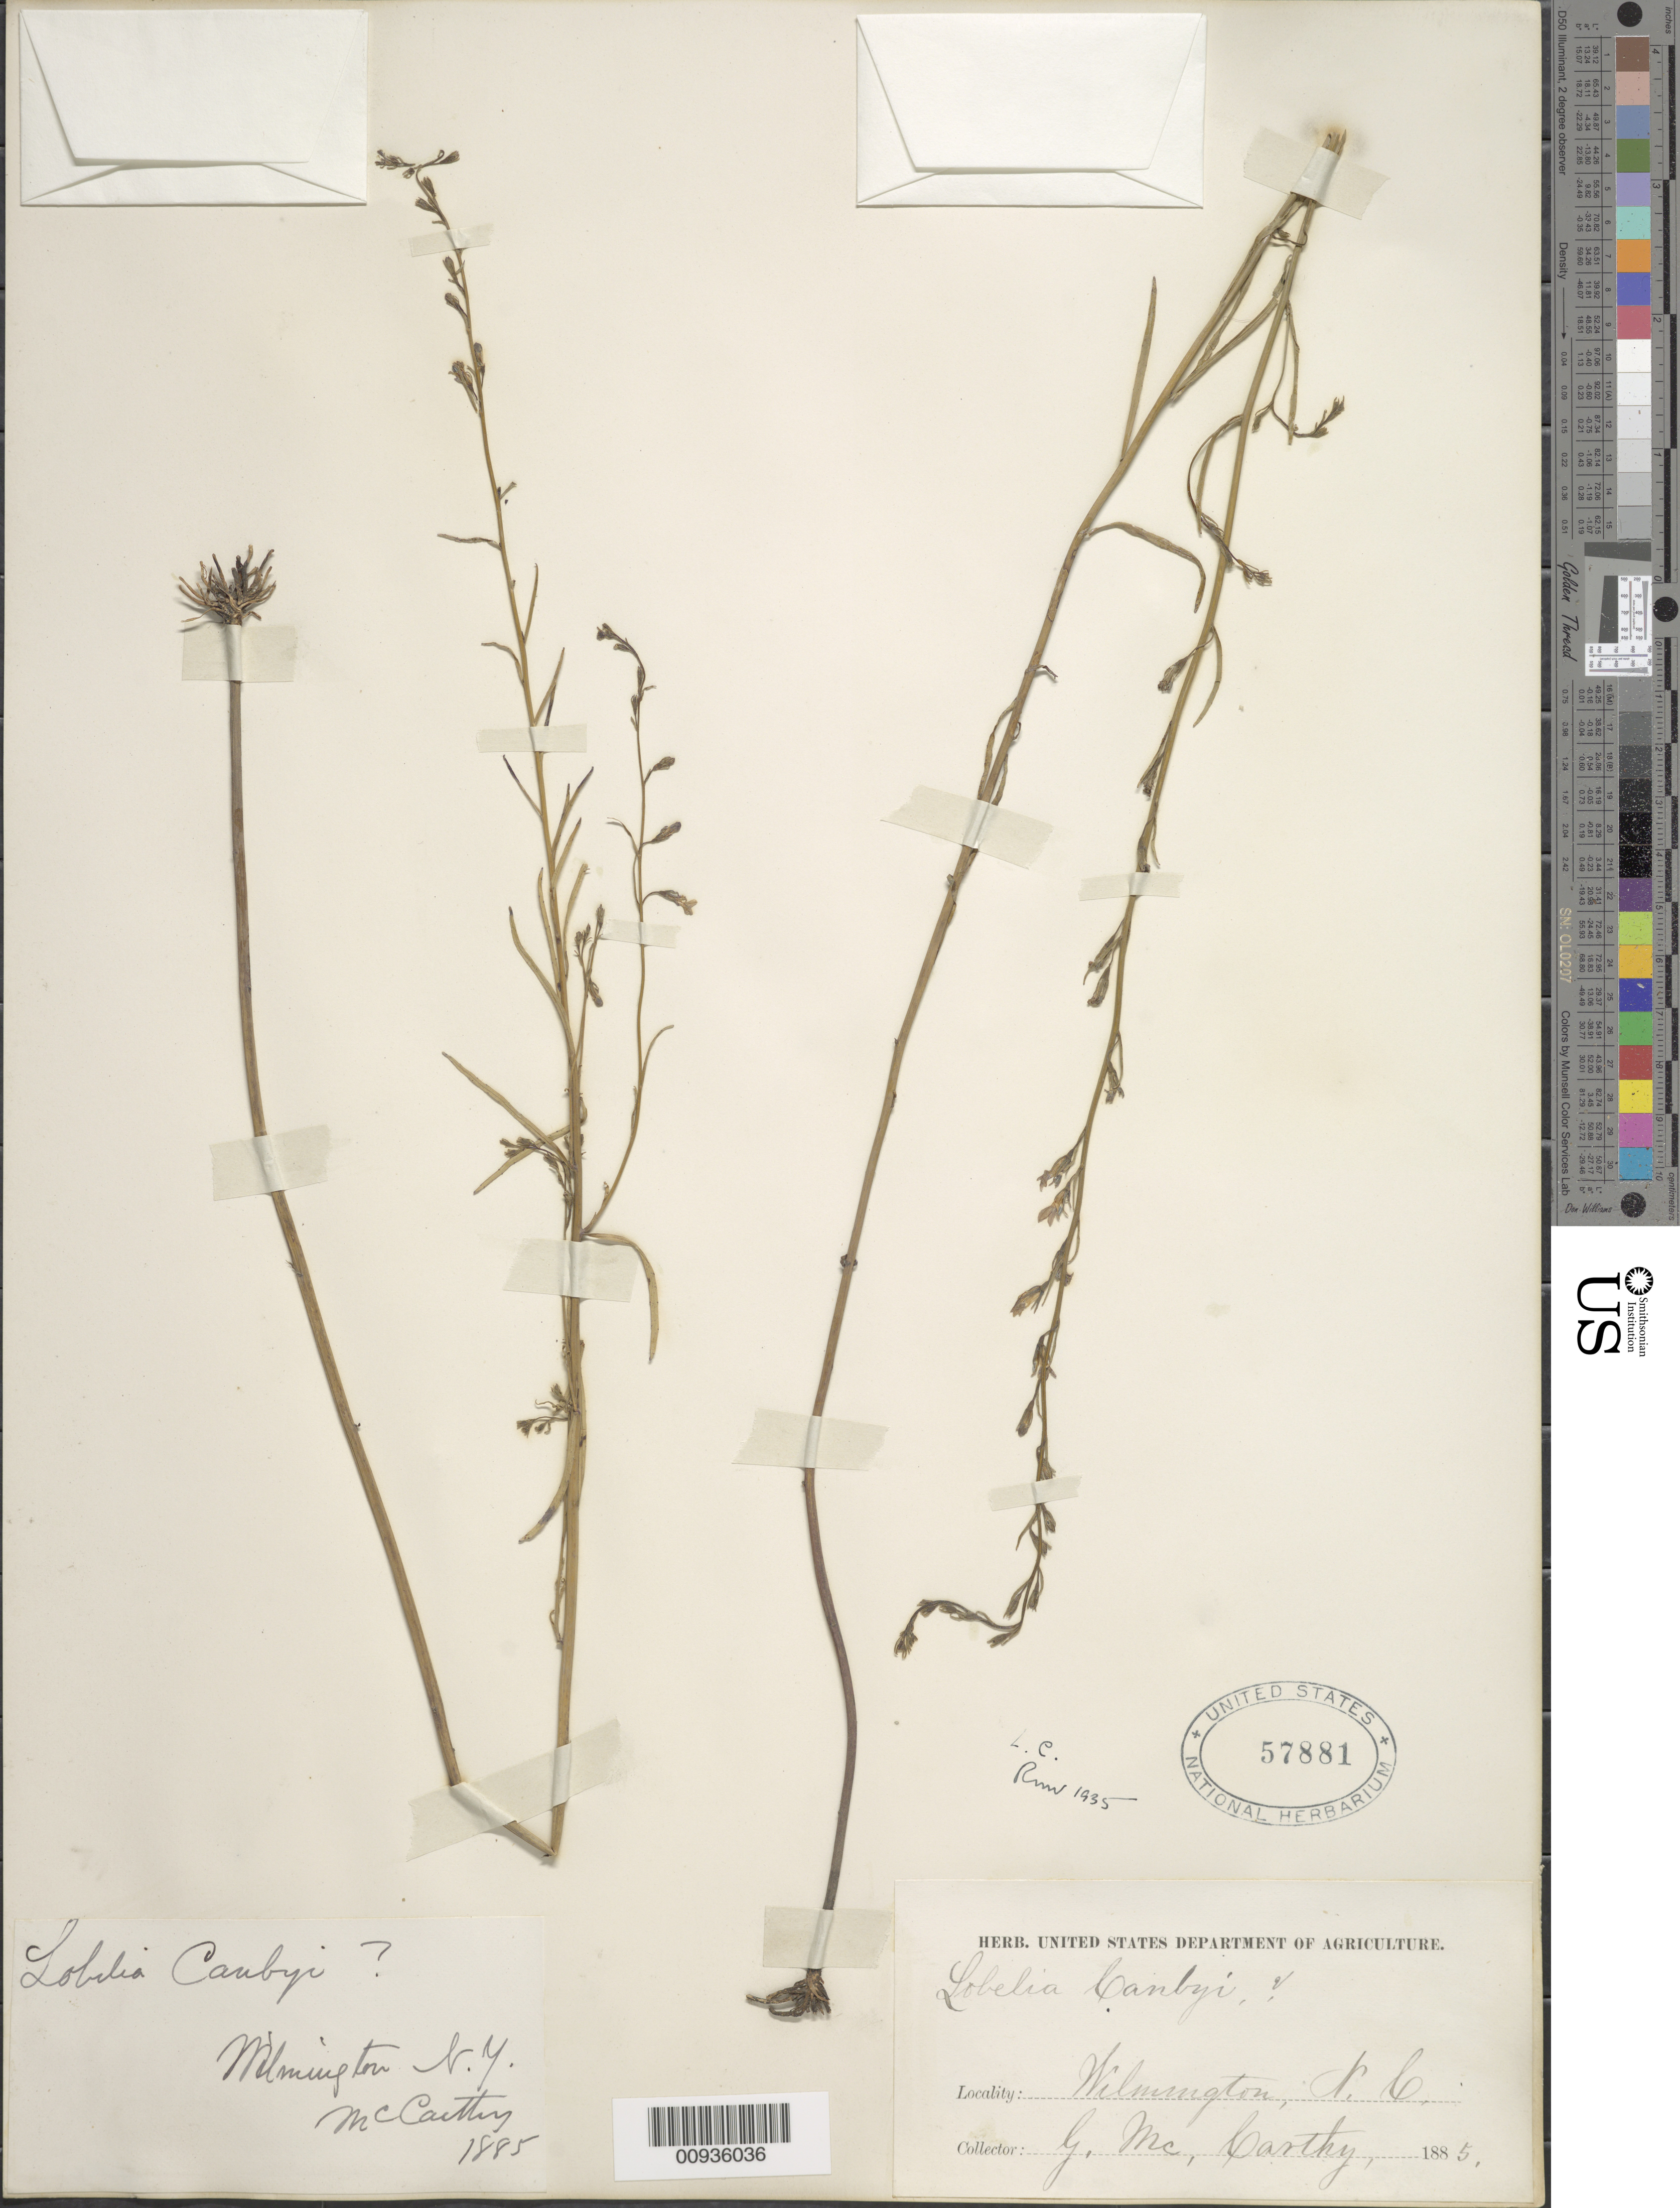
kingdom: Plantae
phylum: Tracheophyta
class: Magnoliopsida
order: Asterales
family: Campanulaceae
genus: Lobelia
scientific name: Lobelia canbyi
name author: A. Gray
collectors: G. McCarthy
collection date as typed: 1885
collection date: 1885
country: United States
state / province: North Carolina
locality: Wilmington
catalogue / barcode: US 57881